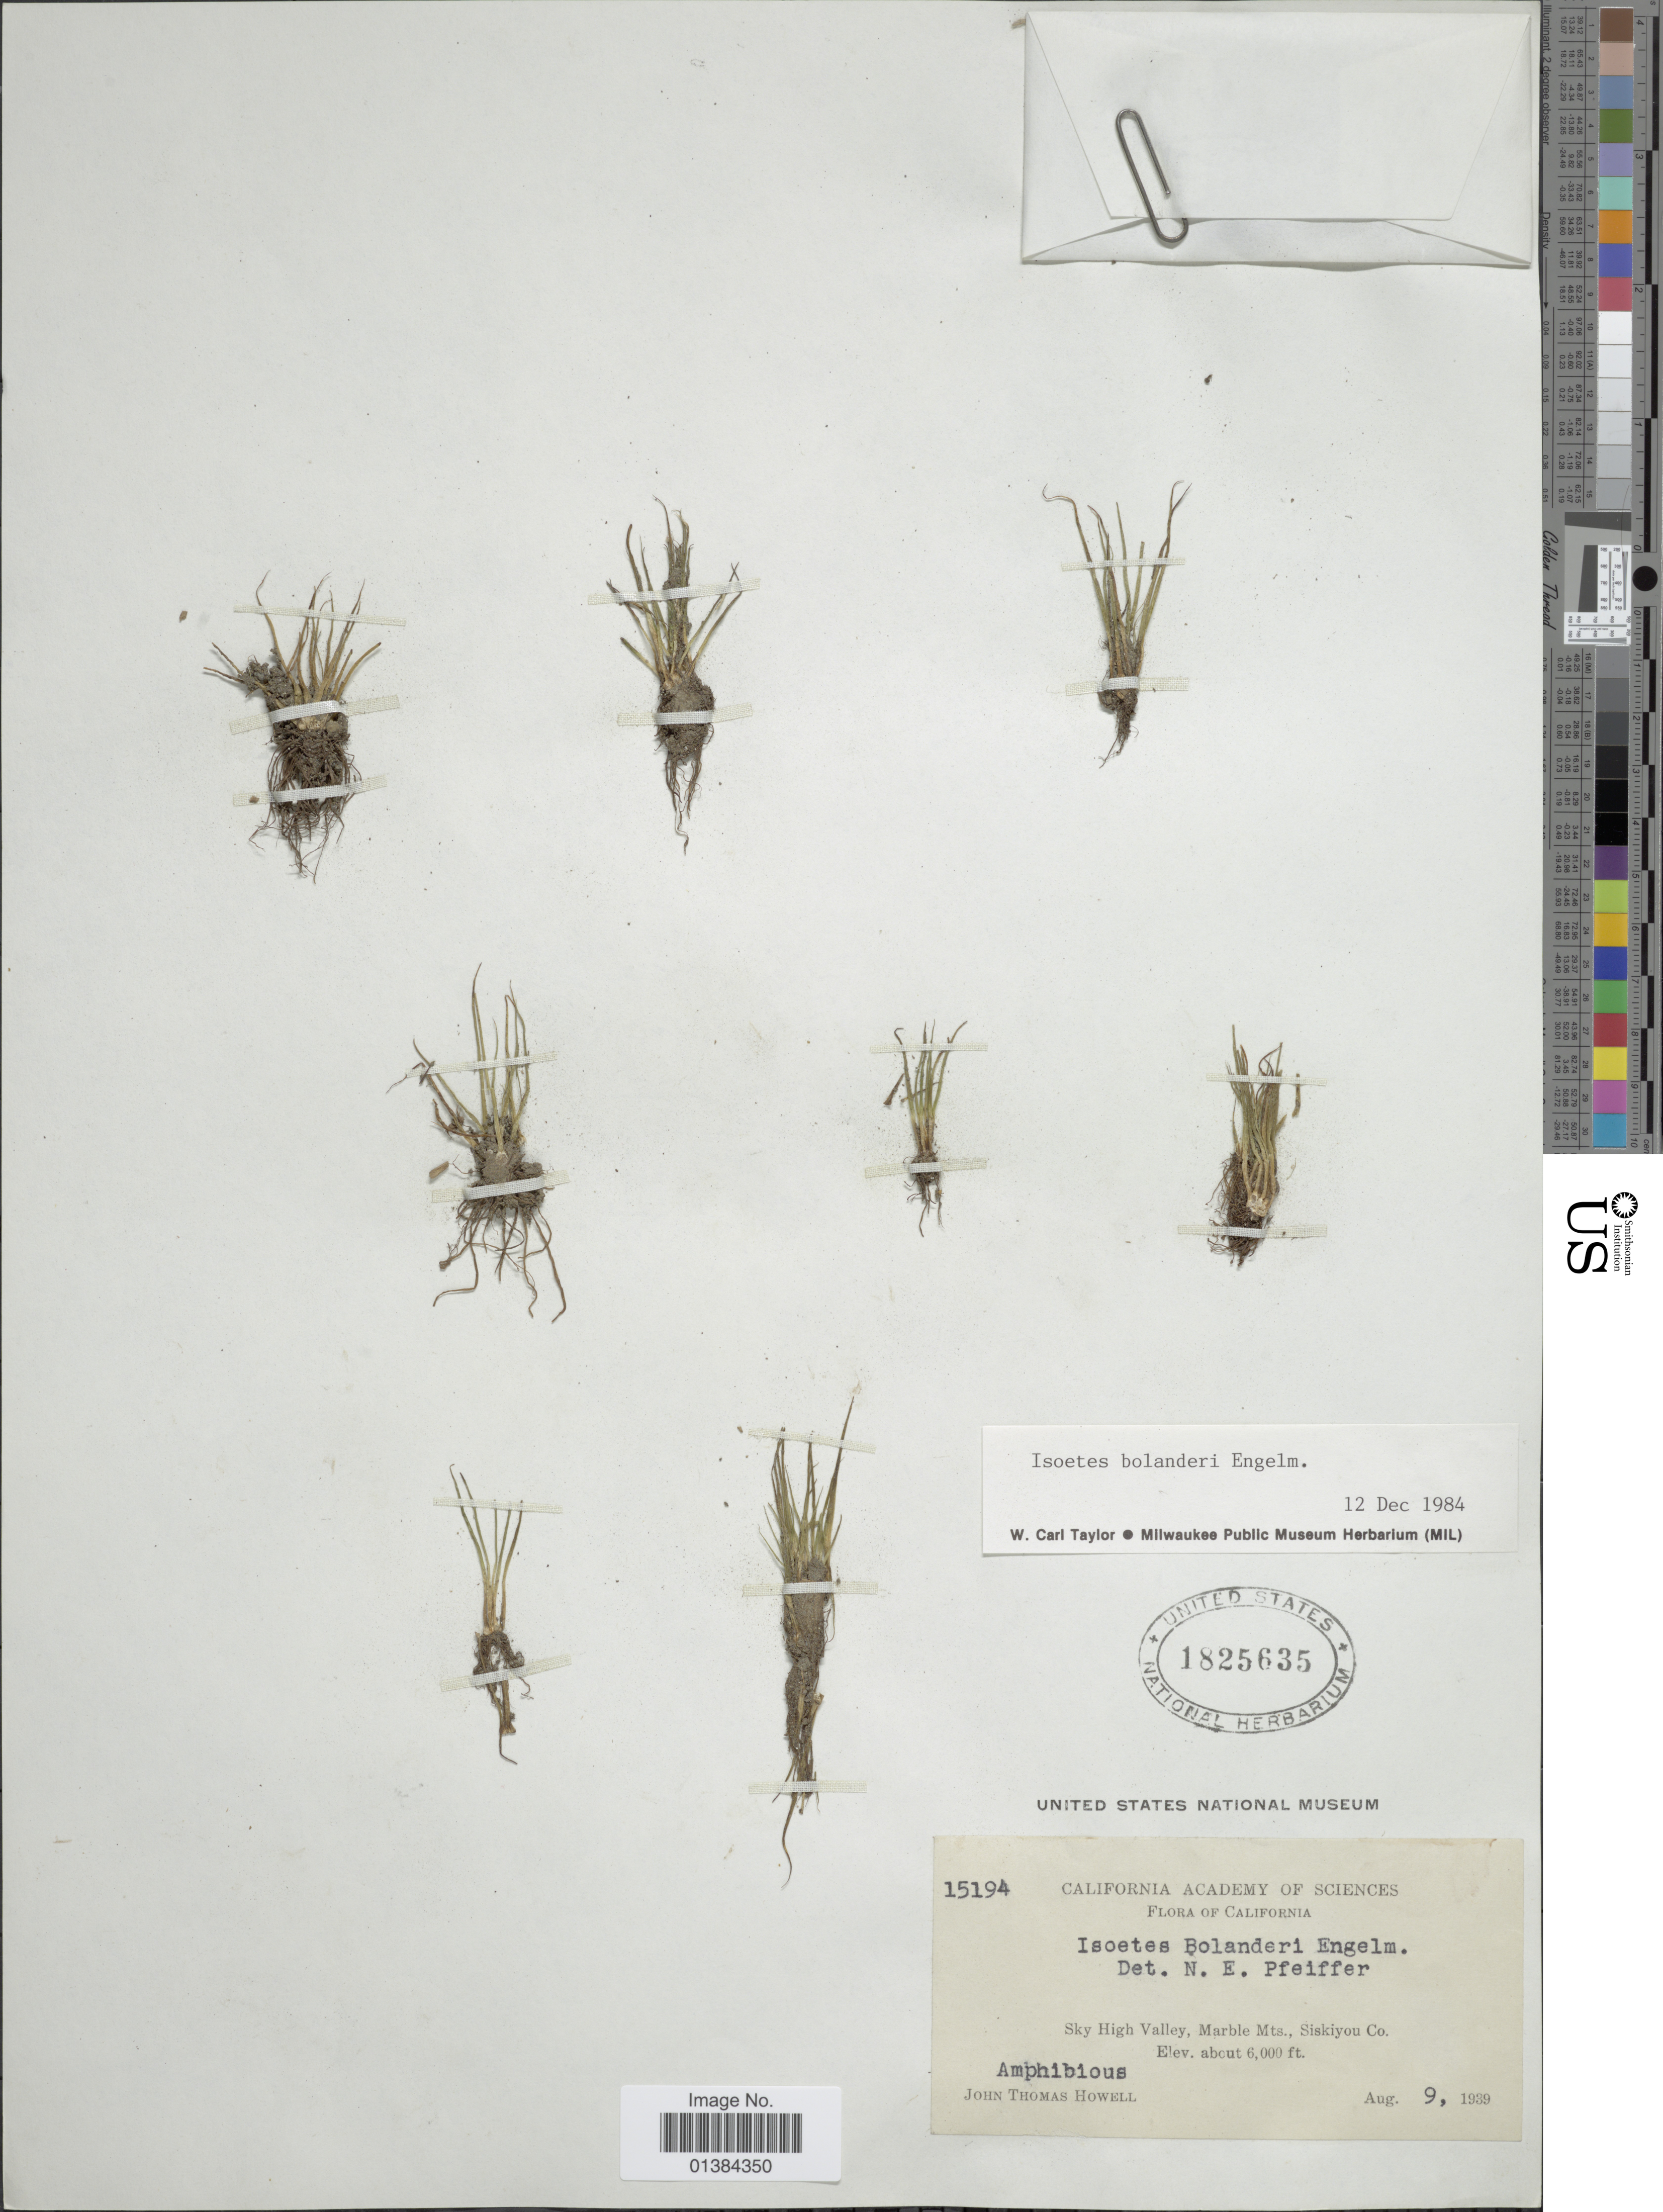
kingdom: Plantae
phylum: Tracheophyta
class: Lycopodiopsida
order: Isoetales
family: Isoetaceae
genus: Isoetes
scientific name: Isoetes bolanderi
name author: Engelm.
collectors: J. T. Howell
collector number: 15194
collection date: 1939-08-09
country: United States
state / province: California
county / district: Siskiyou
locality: Sky High Valley, Marble Mts., Siskiyou Co.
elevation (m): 1829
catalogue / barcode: US 1825635